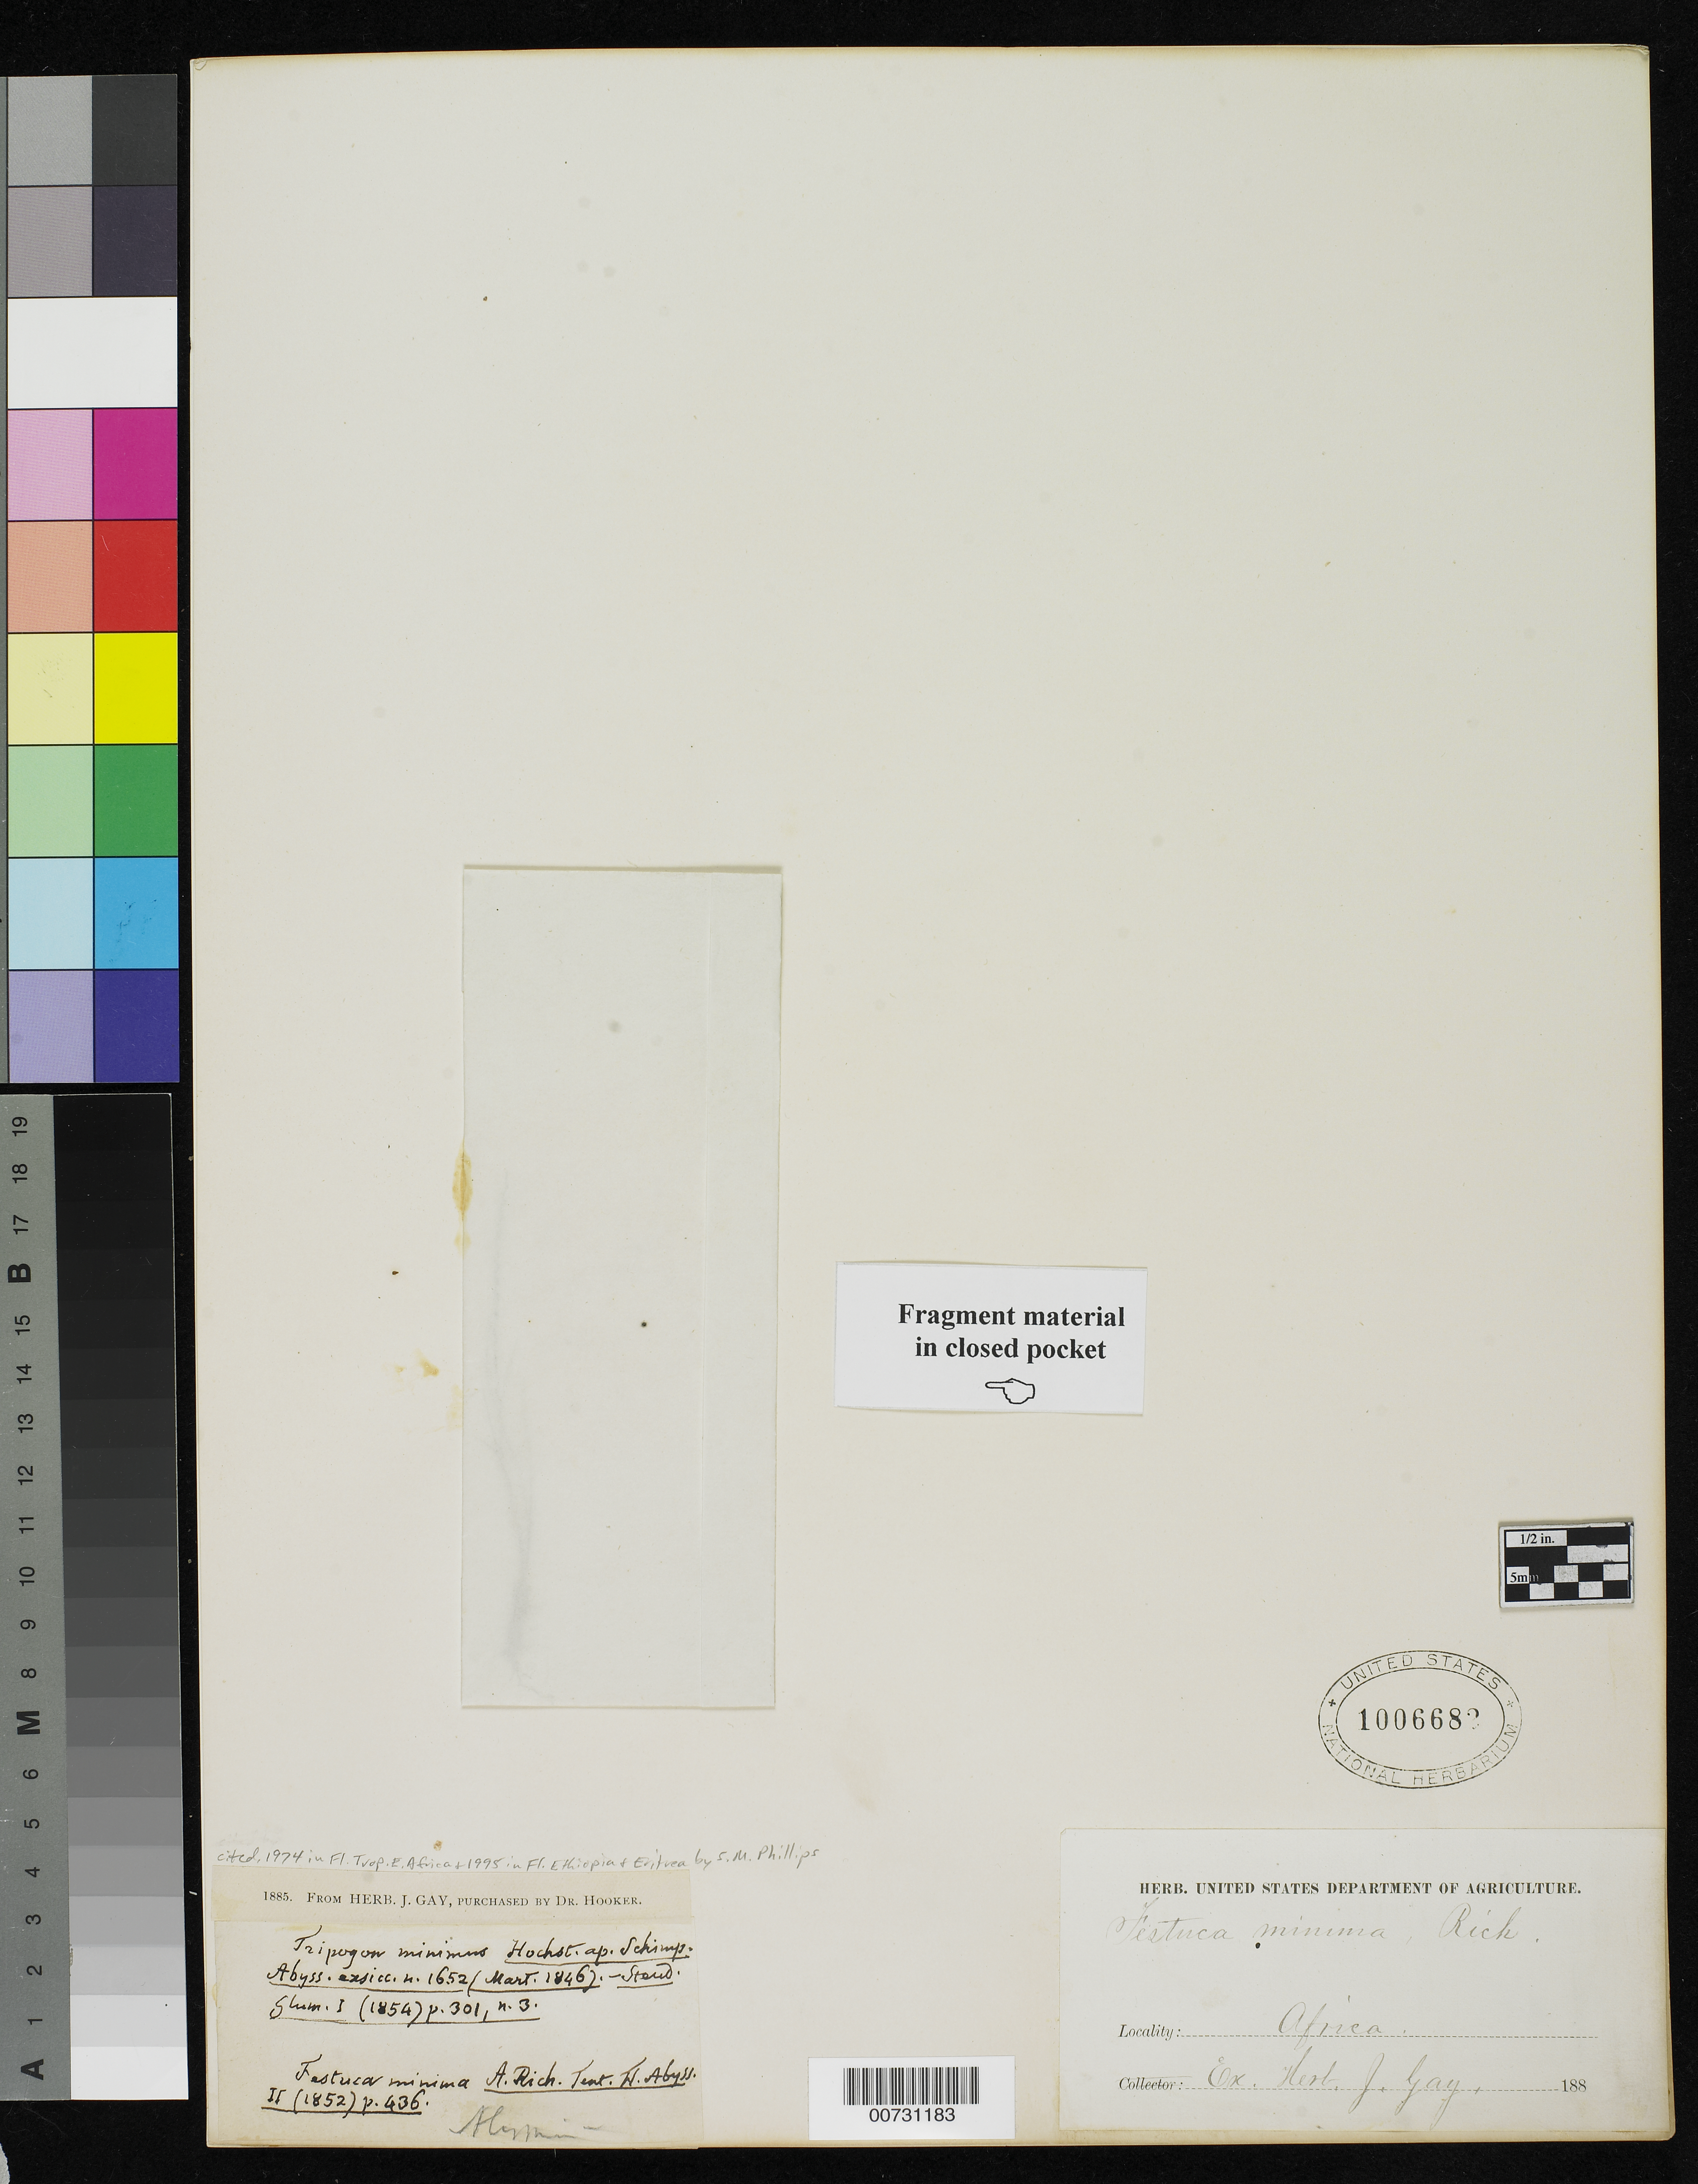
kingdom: Plantae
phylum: Tracheophyta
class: Liliopsida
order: Poales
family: Poaceae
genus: Festuca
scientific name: Festuca minima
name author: A. Rich.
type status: Isolectotype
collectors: G. W. Schimper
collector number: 1652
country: Ethiopia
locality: "Africa". [protologue: "in valle fluvii Tacazzé, prope Tchélatchékanné"]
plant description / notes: Ex Herb. J. Gay. via Hooker.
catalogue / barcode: US 1006682